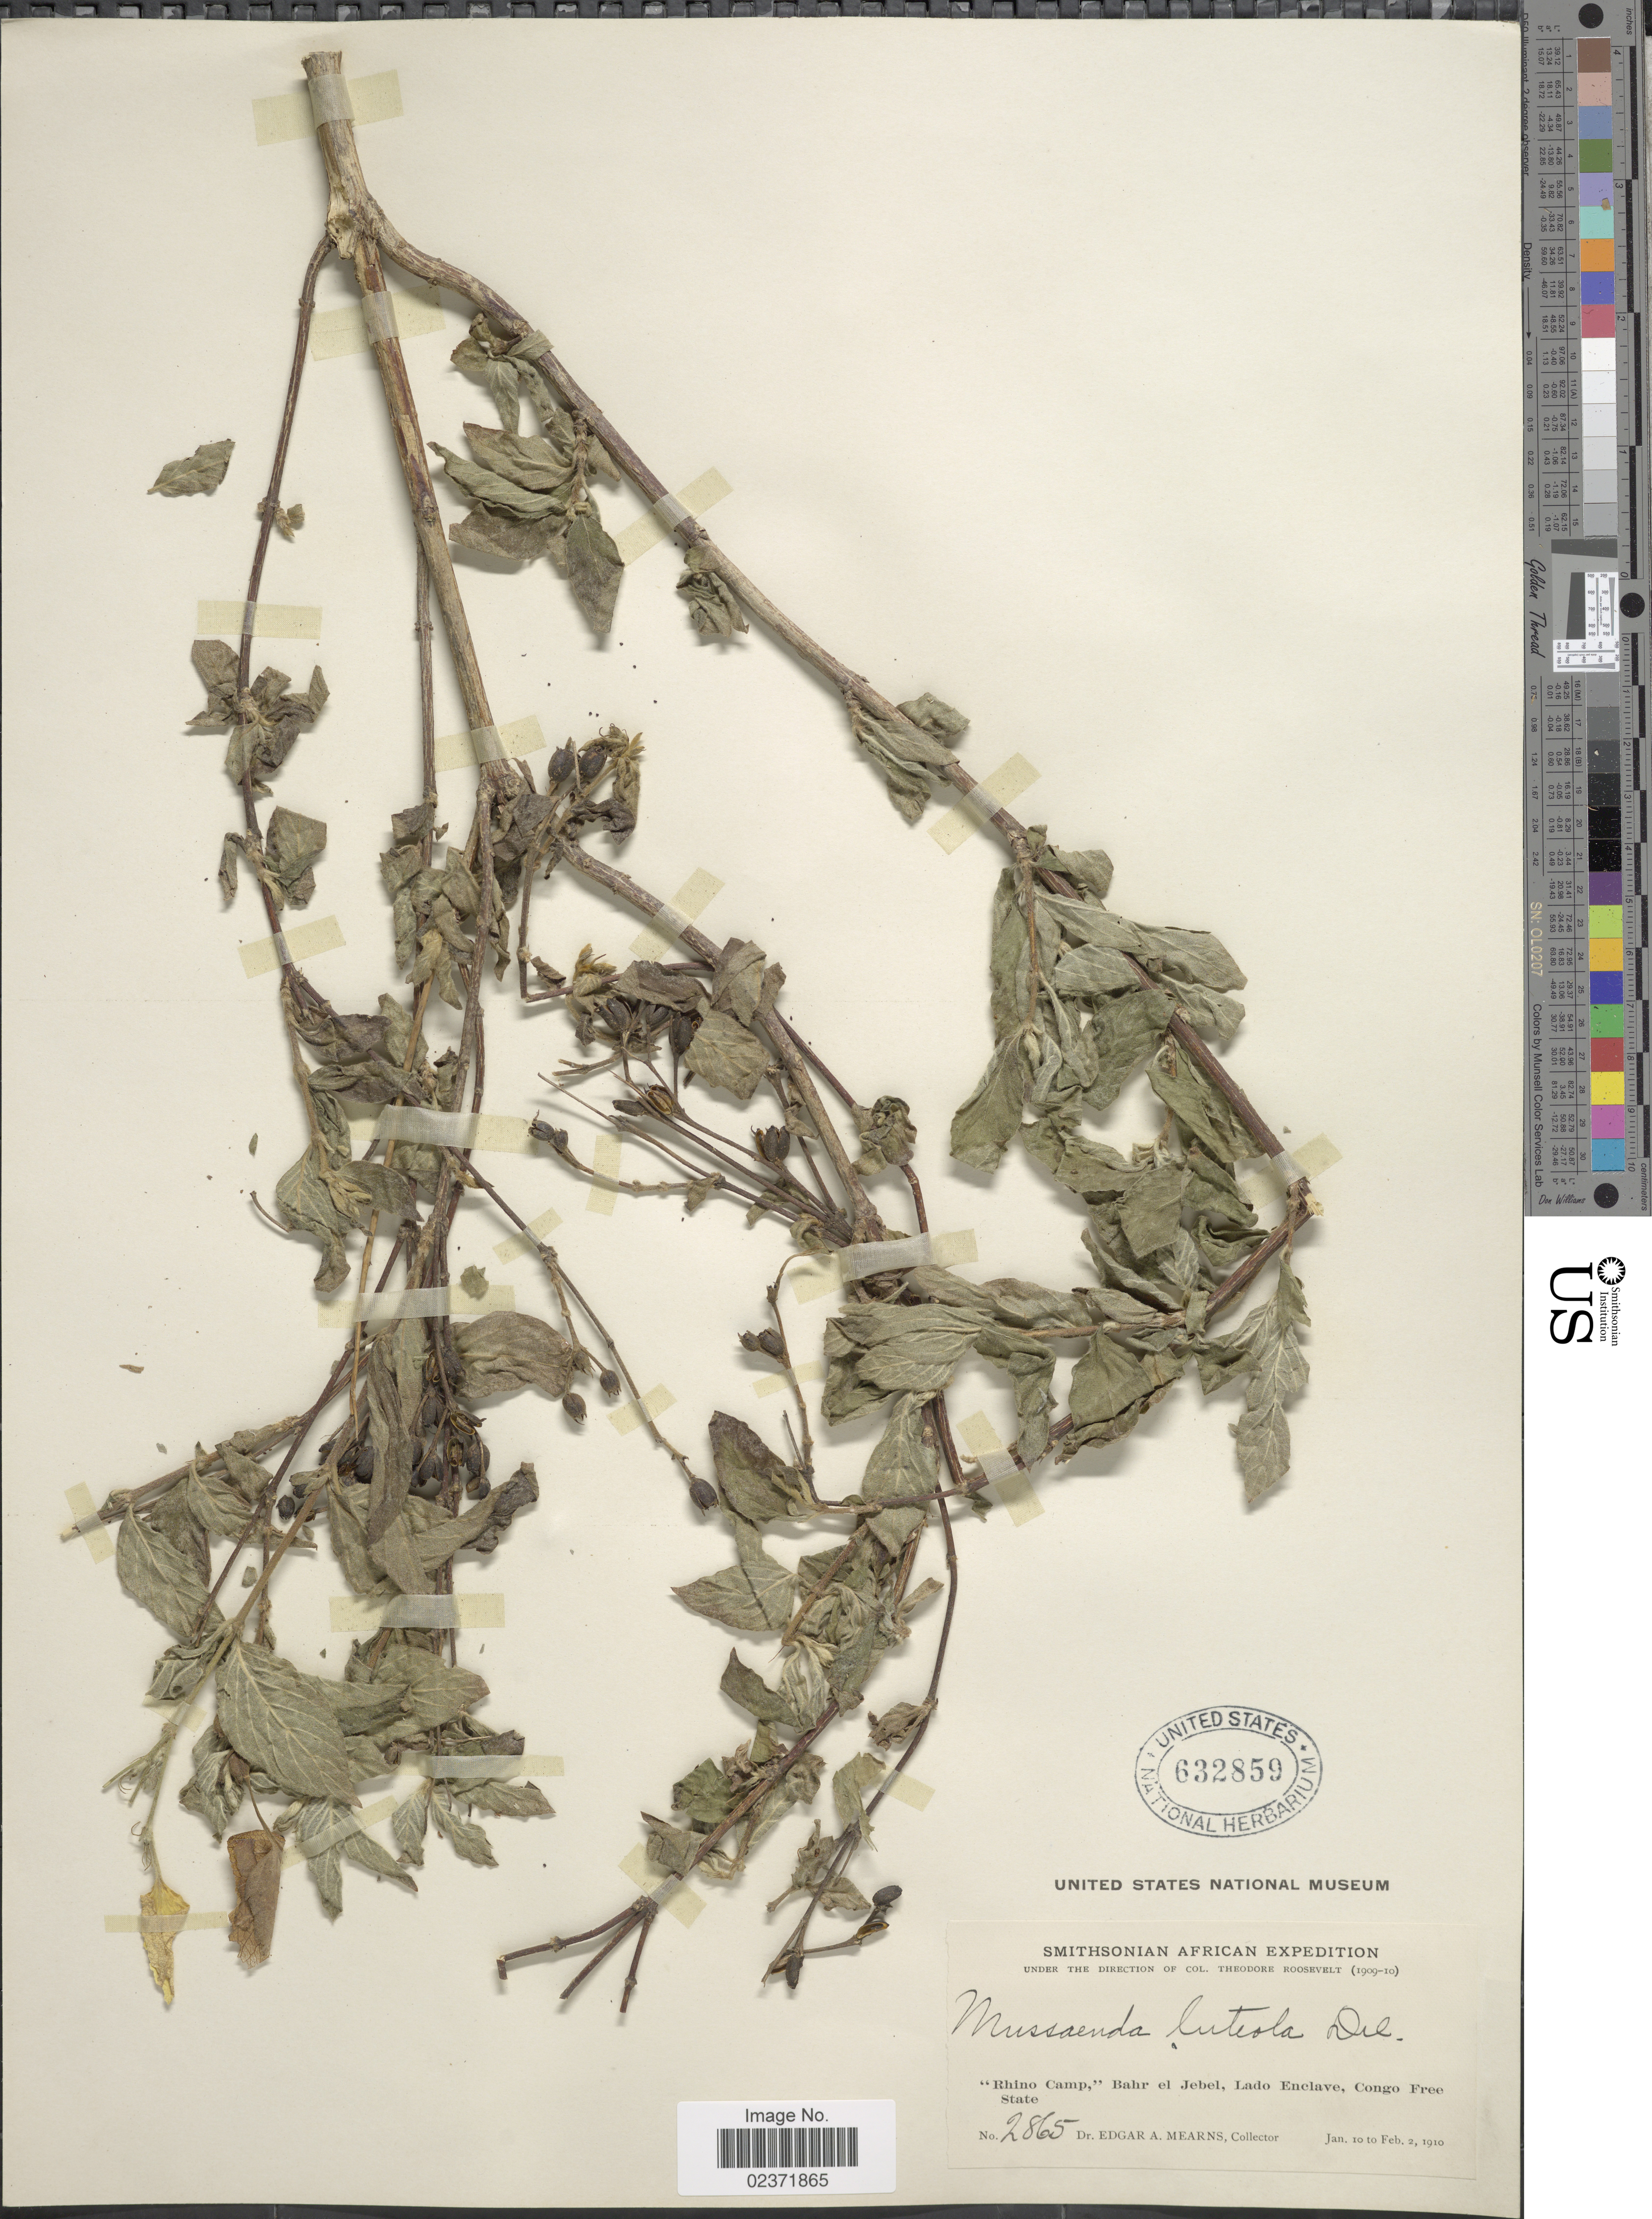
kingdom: Plantae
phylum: Tracheophyta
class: Magnoliopsida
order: Gentianales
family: Rubiaceae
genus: Mussaenda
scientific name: Mussaenda flava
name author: (Verdc.) Bakh. f.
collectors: E. A. Mearns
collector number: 2865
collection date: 1910-01-10/1910-02-02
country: South Sudan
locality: "Rhino Camp", Bahr el Jebel, Lado Enclave, Congo Free State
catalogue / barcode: US 632859